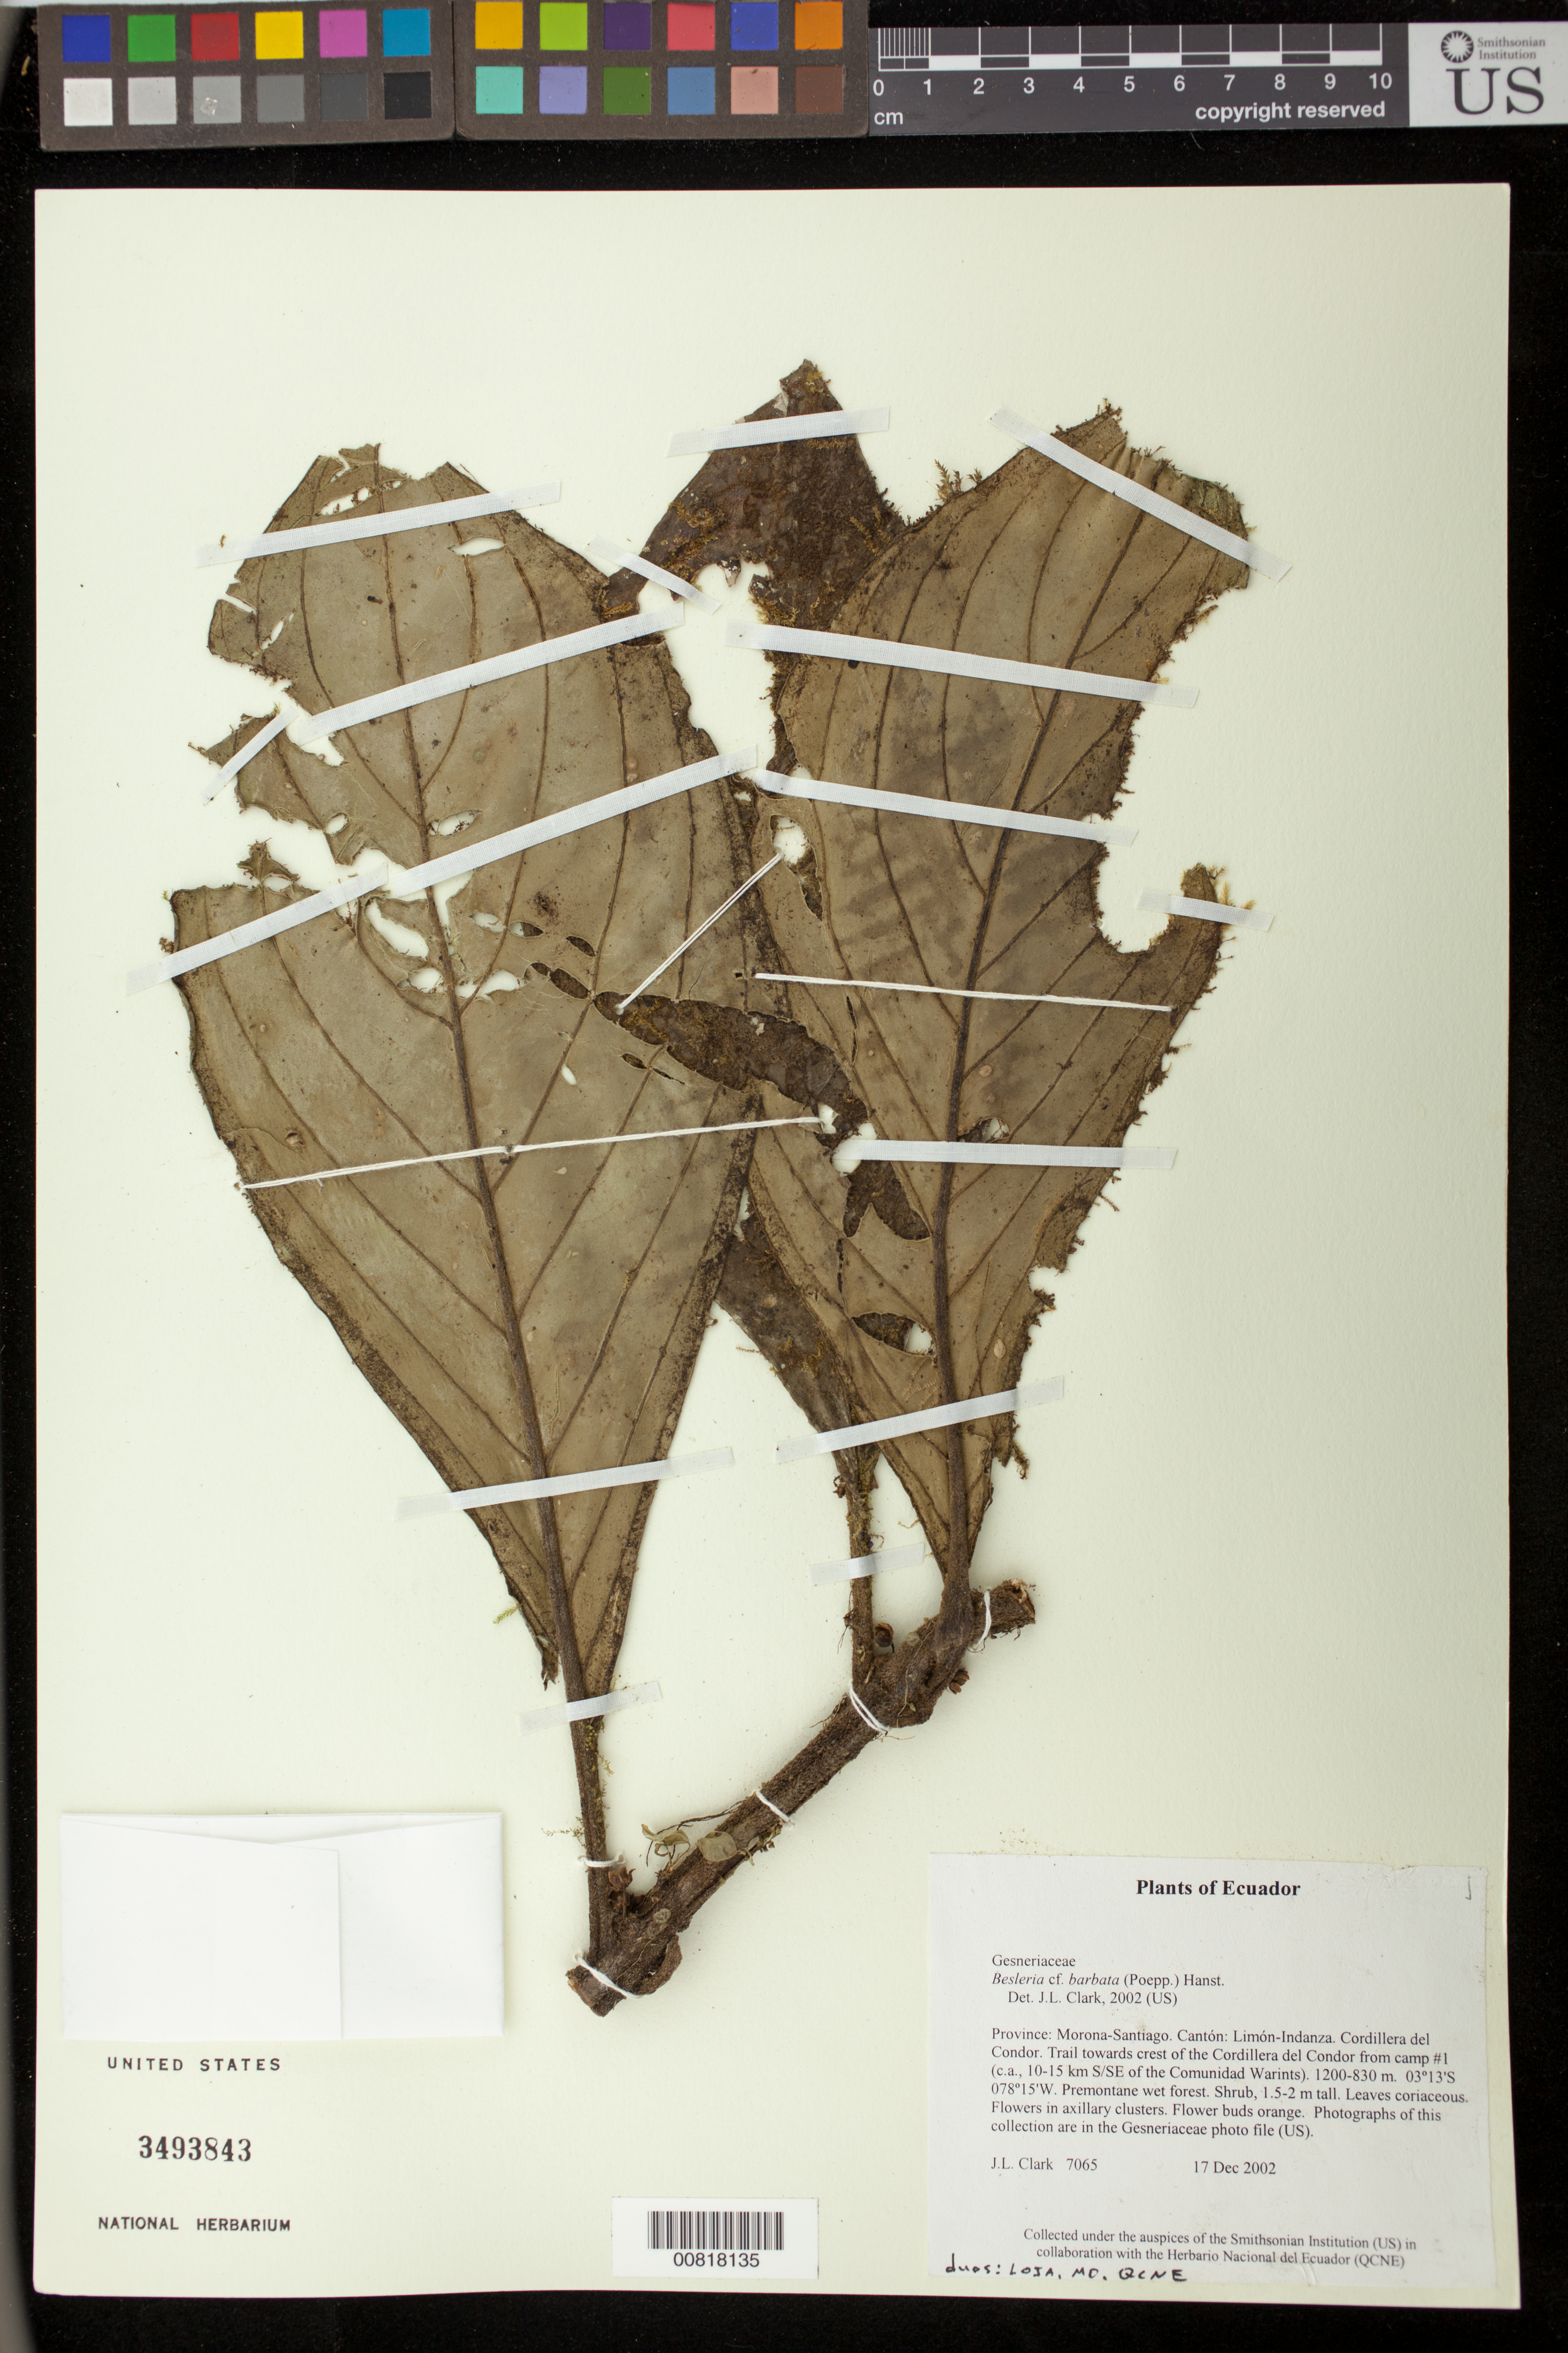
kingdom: Plantae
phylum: Tracheophyta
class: Magnoliopsida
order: Lamiales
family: Gesneriaceae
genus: Besleria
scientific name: Besleria barbata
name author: (Poepp.) Hanst.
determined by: Clark, J. L., (SEL), The Marie Selby Botanical Garden (UNITED STATES)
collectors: J. L. Clark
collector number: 7065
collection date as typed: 17 Dec 2002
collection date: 2002-12-17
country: Ecuador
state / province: Morona-Santiago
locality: Limón-Indanza. Cordillera del Condor. Trail towards crest of the Cordillera del Condor from camp #1 (c.a., 10-15 km S/SE of the Comunidad Warints).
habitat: Premontane wet forest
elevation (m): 1200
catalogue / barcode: US 3493843